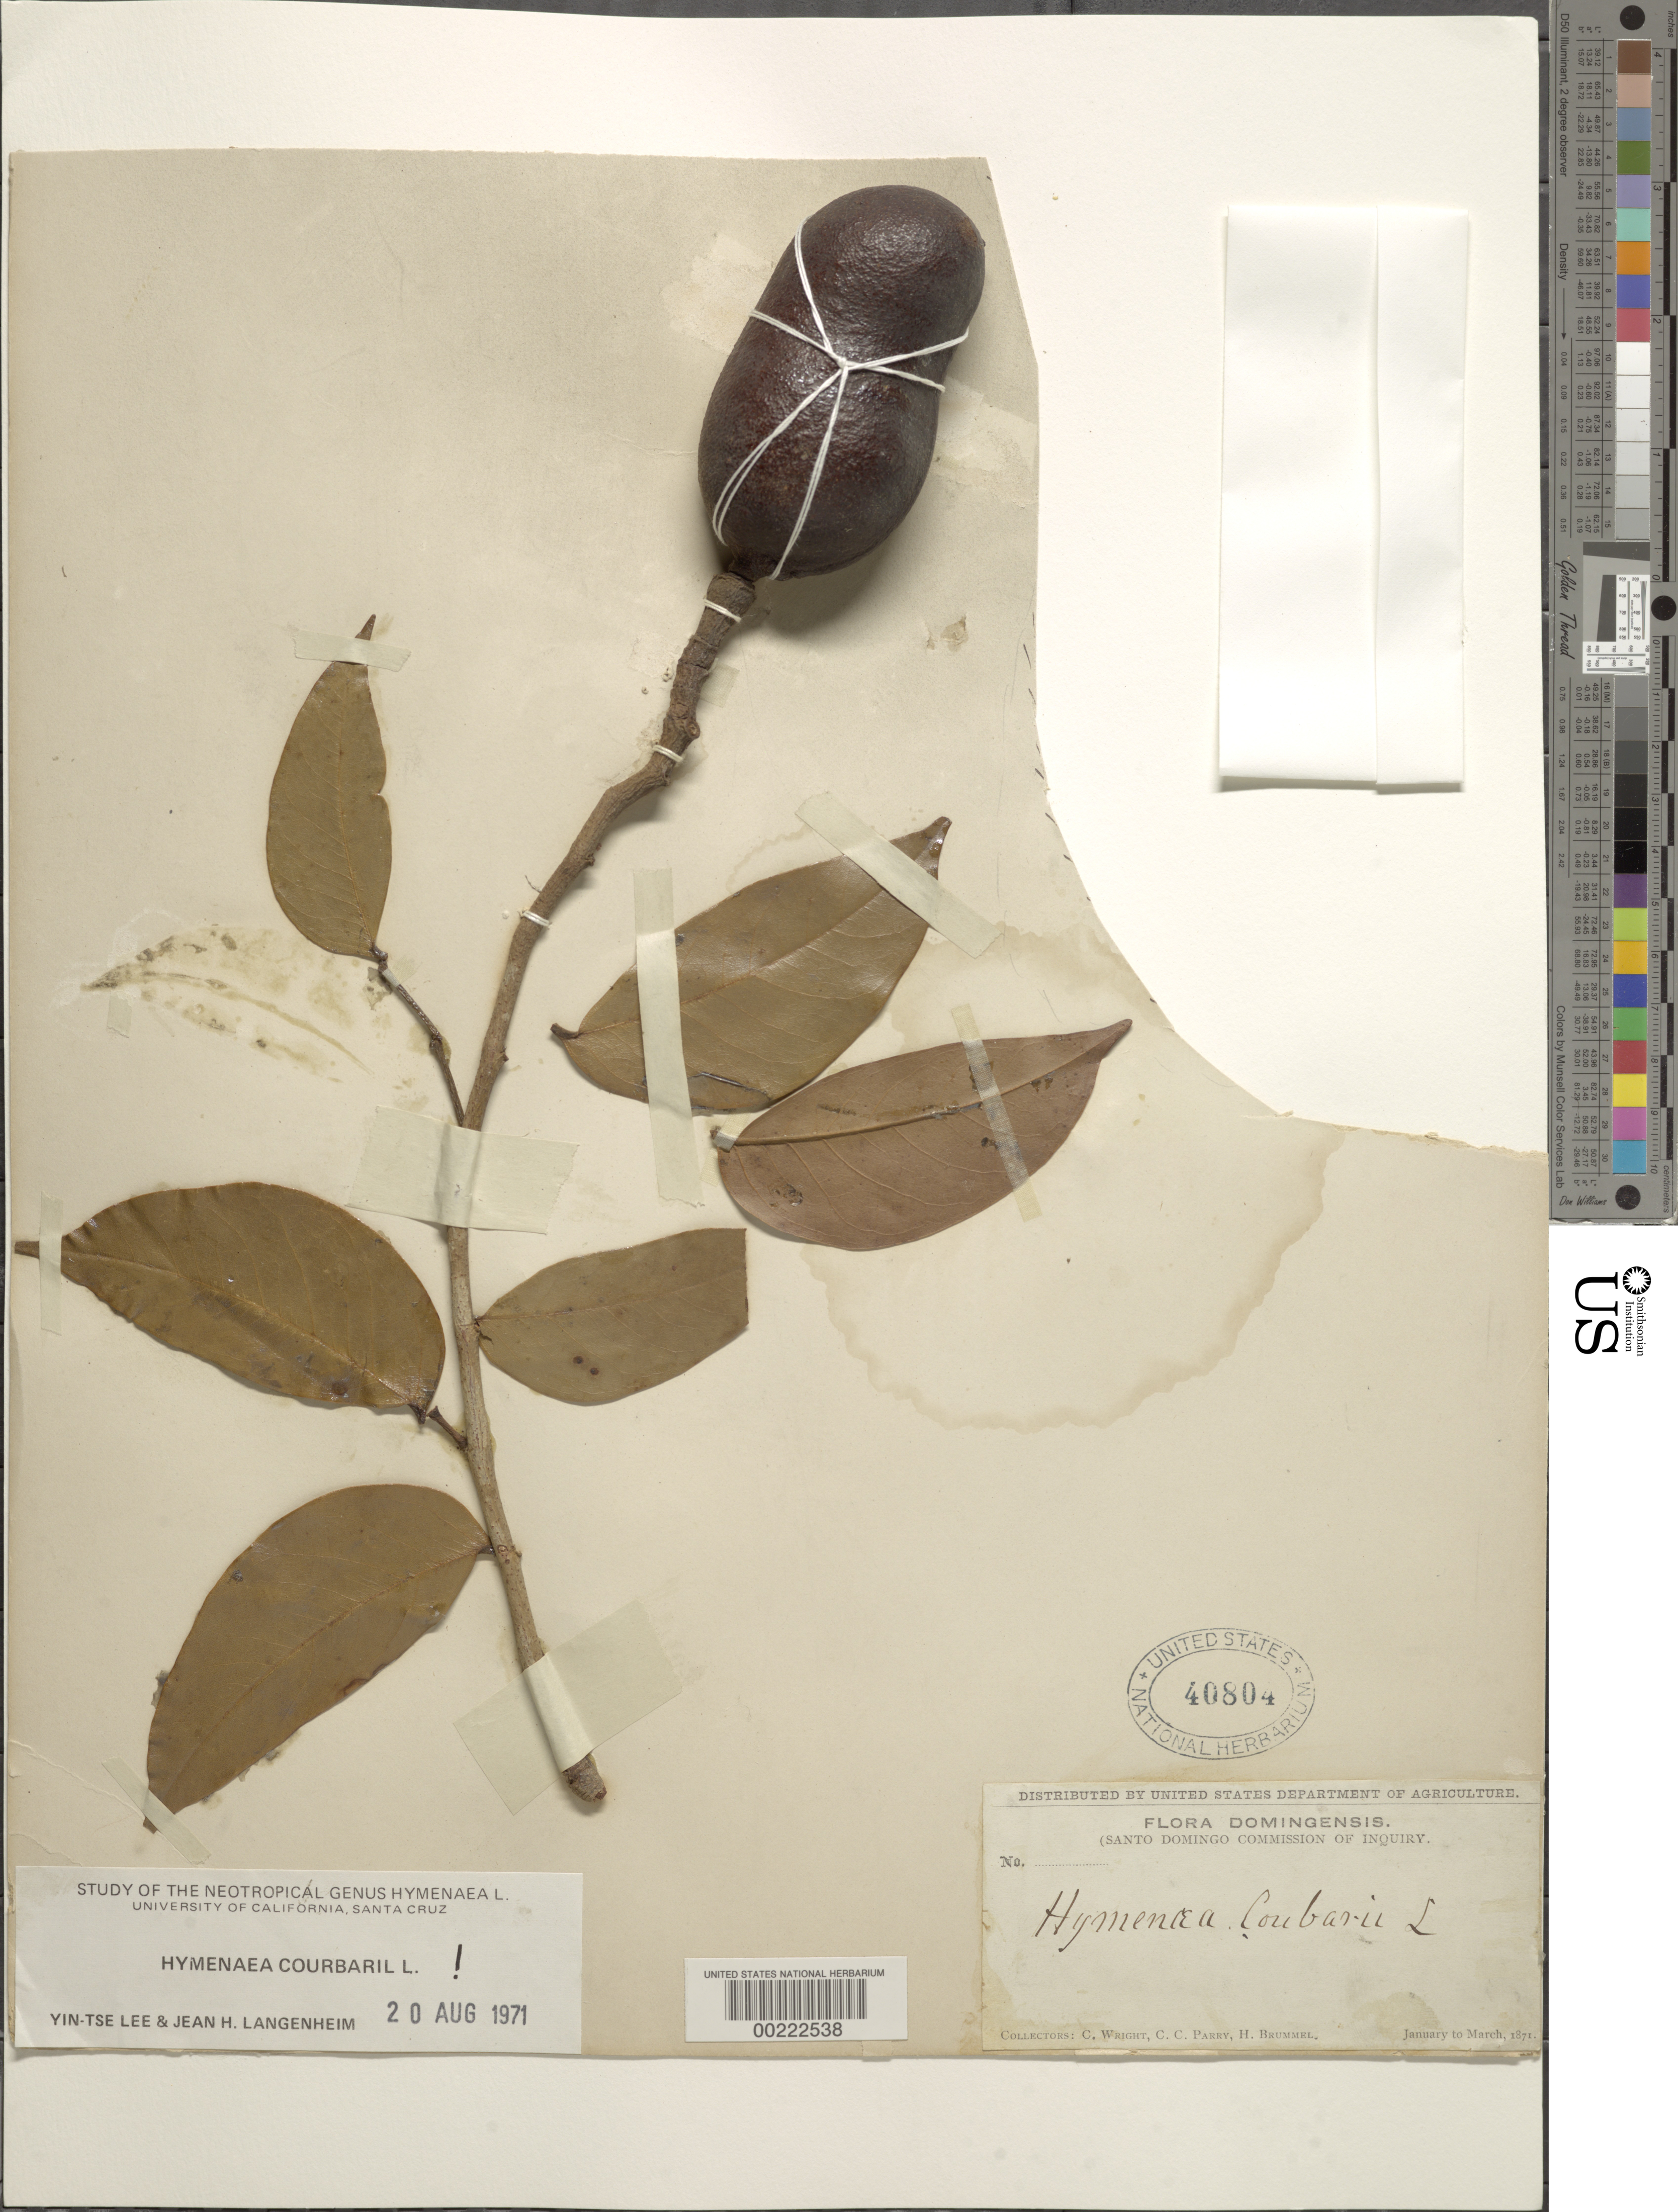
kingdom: Plantae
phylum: Tracheophyta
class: Magnoliopsida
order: Fabales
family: Fabaceae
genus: Hymenaea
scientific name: Hymenaea courbaril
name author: L.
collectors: C. Wright, C. C. Parry & H. Brummel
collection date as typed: Jan 1871 to -- Mar 1871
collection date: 1871-01/1871-03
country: Dominican Republic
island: Hispaniola Island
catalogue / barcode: US 40804